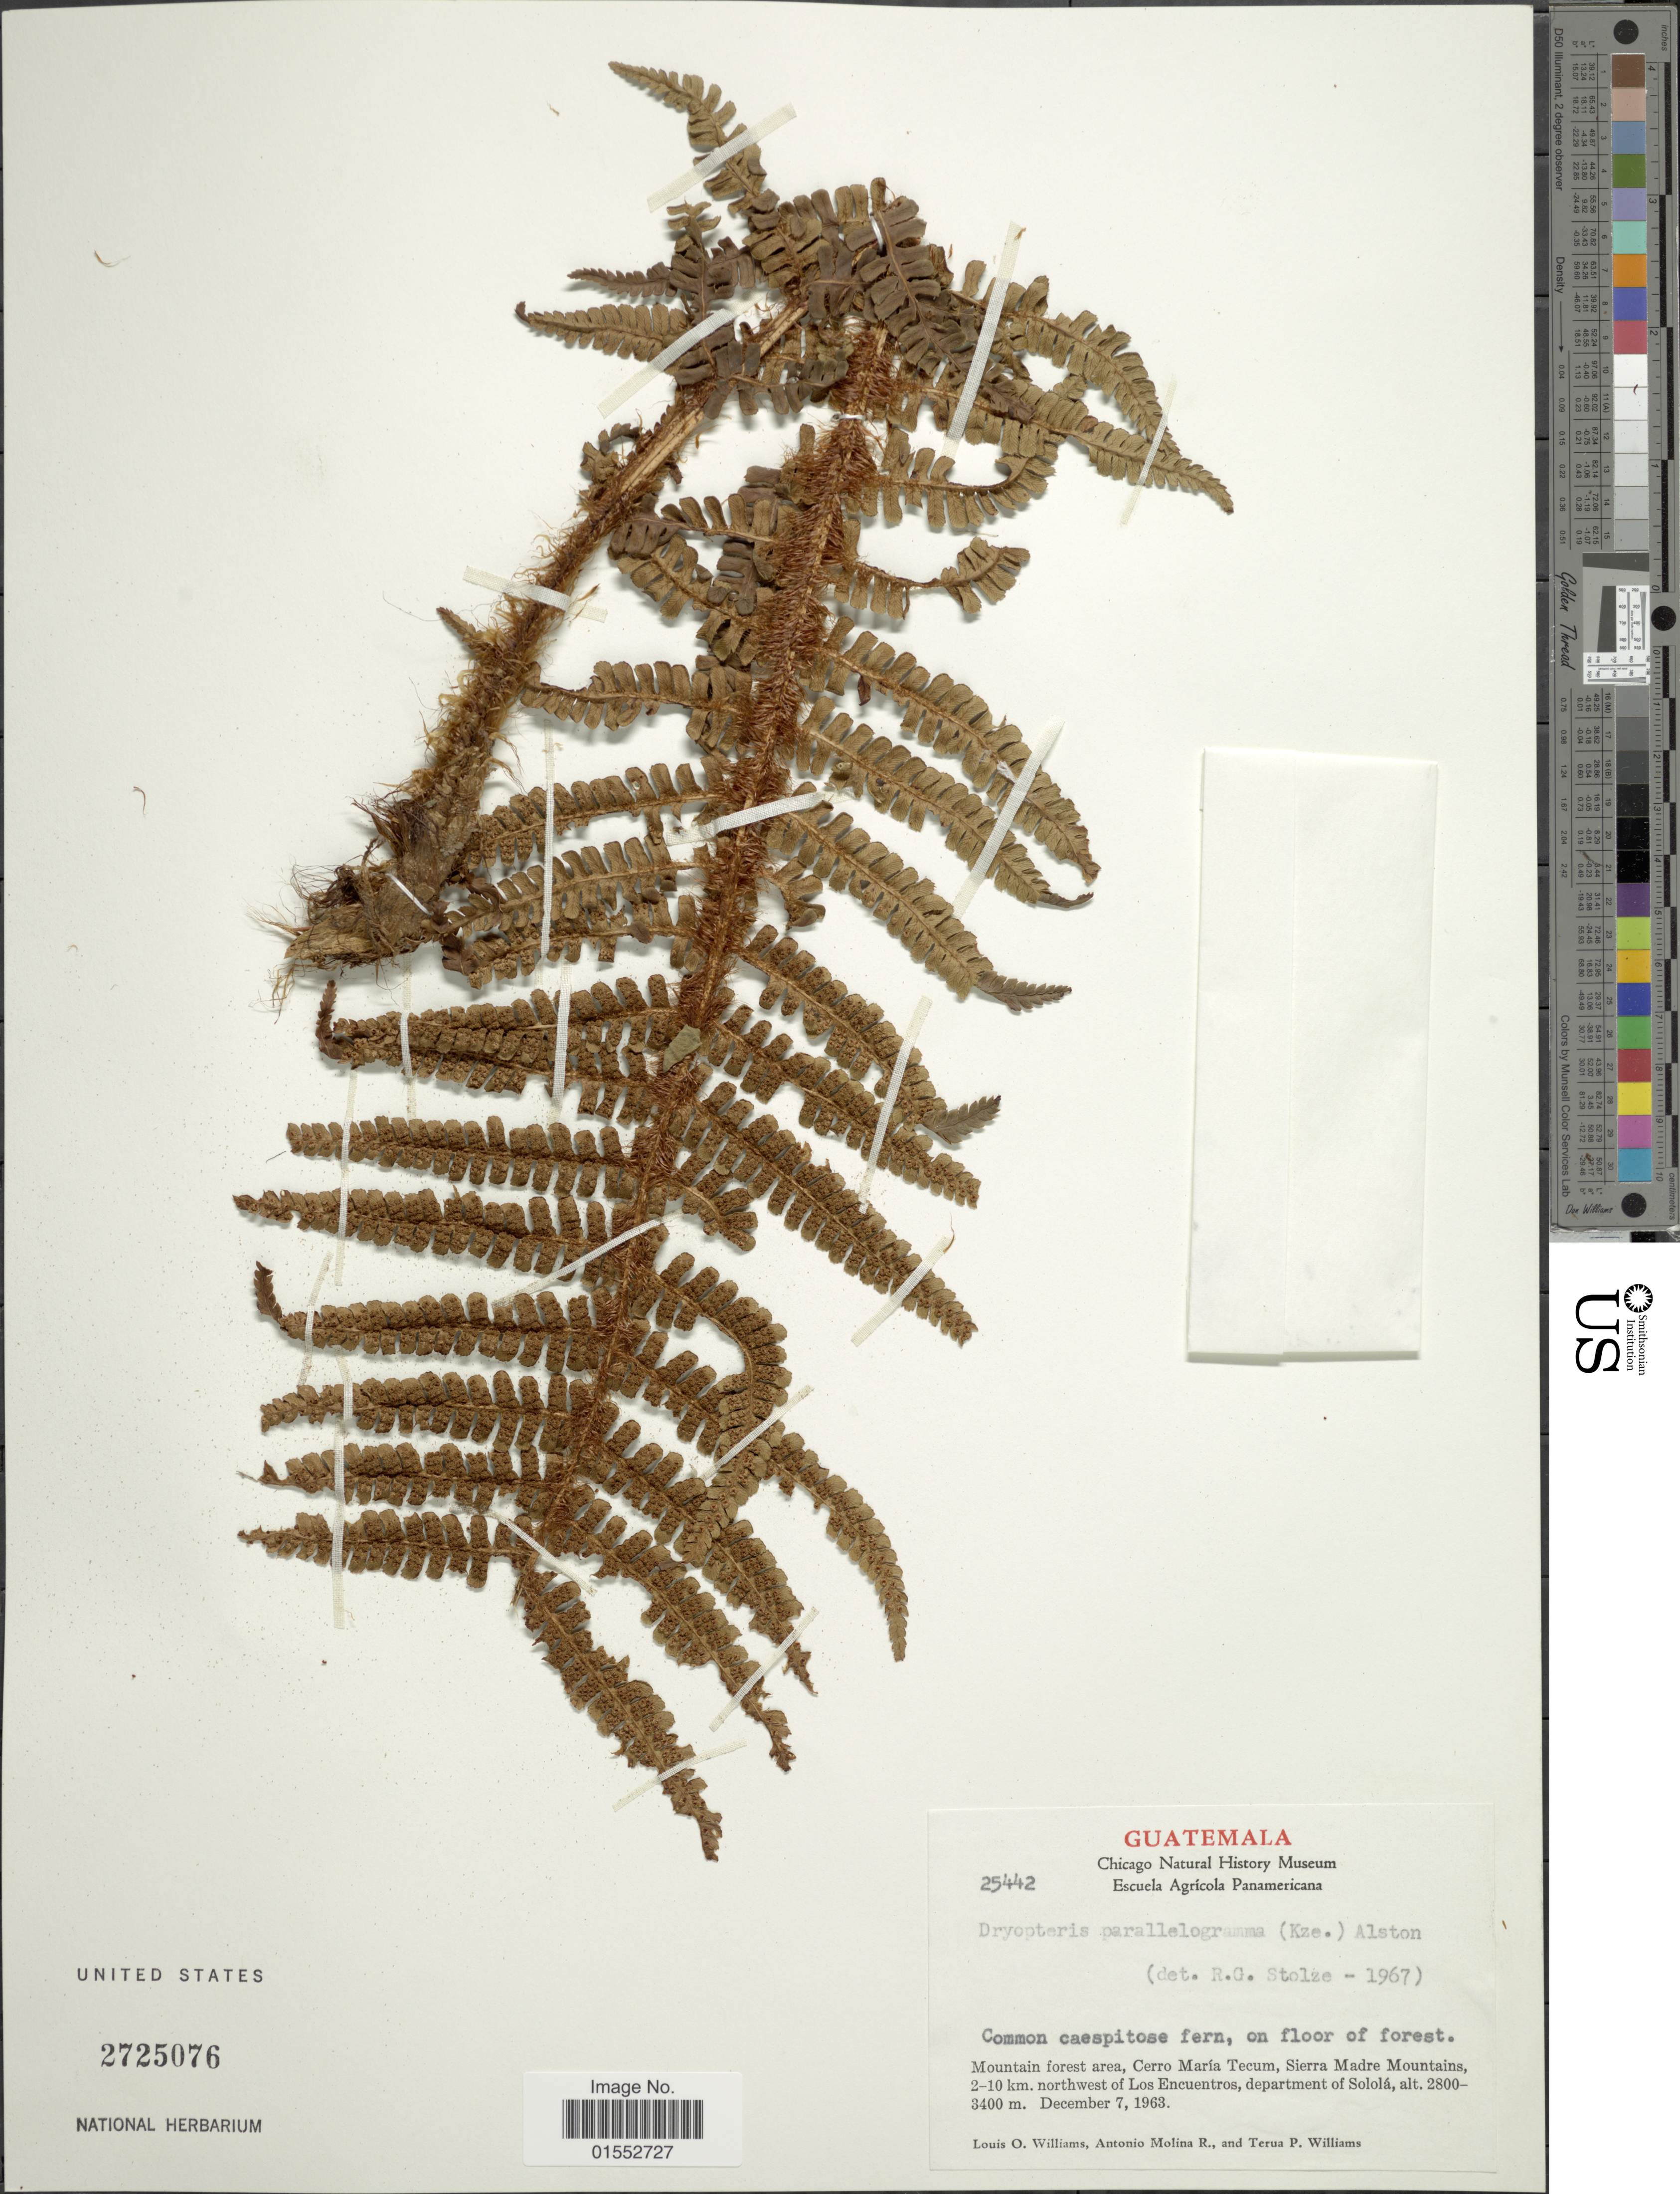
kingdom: Plantae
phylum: Tracheophyta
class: Polypodiopsida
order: Polypodiales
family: Dryopteridaceae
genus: Dryopteris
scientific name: Dryopteris wallichiana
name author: (Spreng.) Hyl.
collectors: L. O. Williams, A. Molina R. & T. P. Williams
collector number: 25442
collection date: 1963-12-07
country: Guatemala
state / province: Sololá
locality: Mountain forest area, Cerro María Tecum, Sierra Madre Mountains, 2-10 km northwest of Los Encuentros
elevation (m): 2800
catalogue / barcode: US 2725076